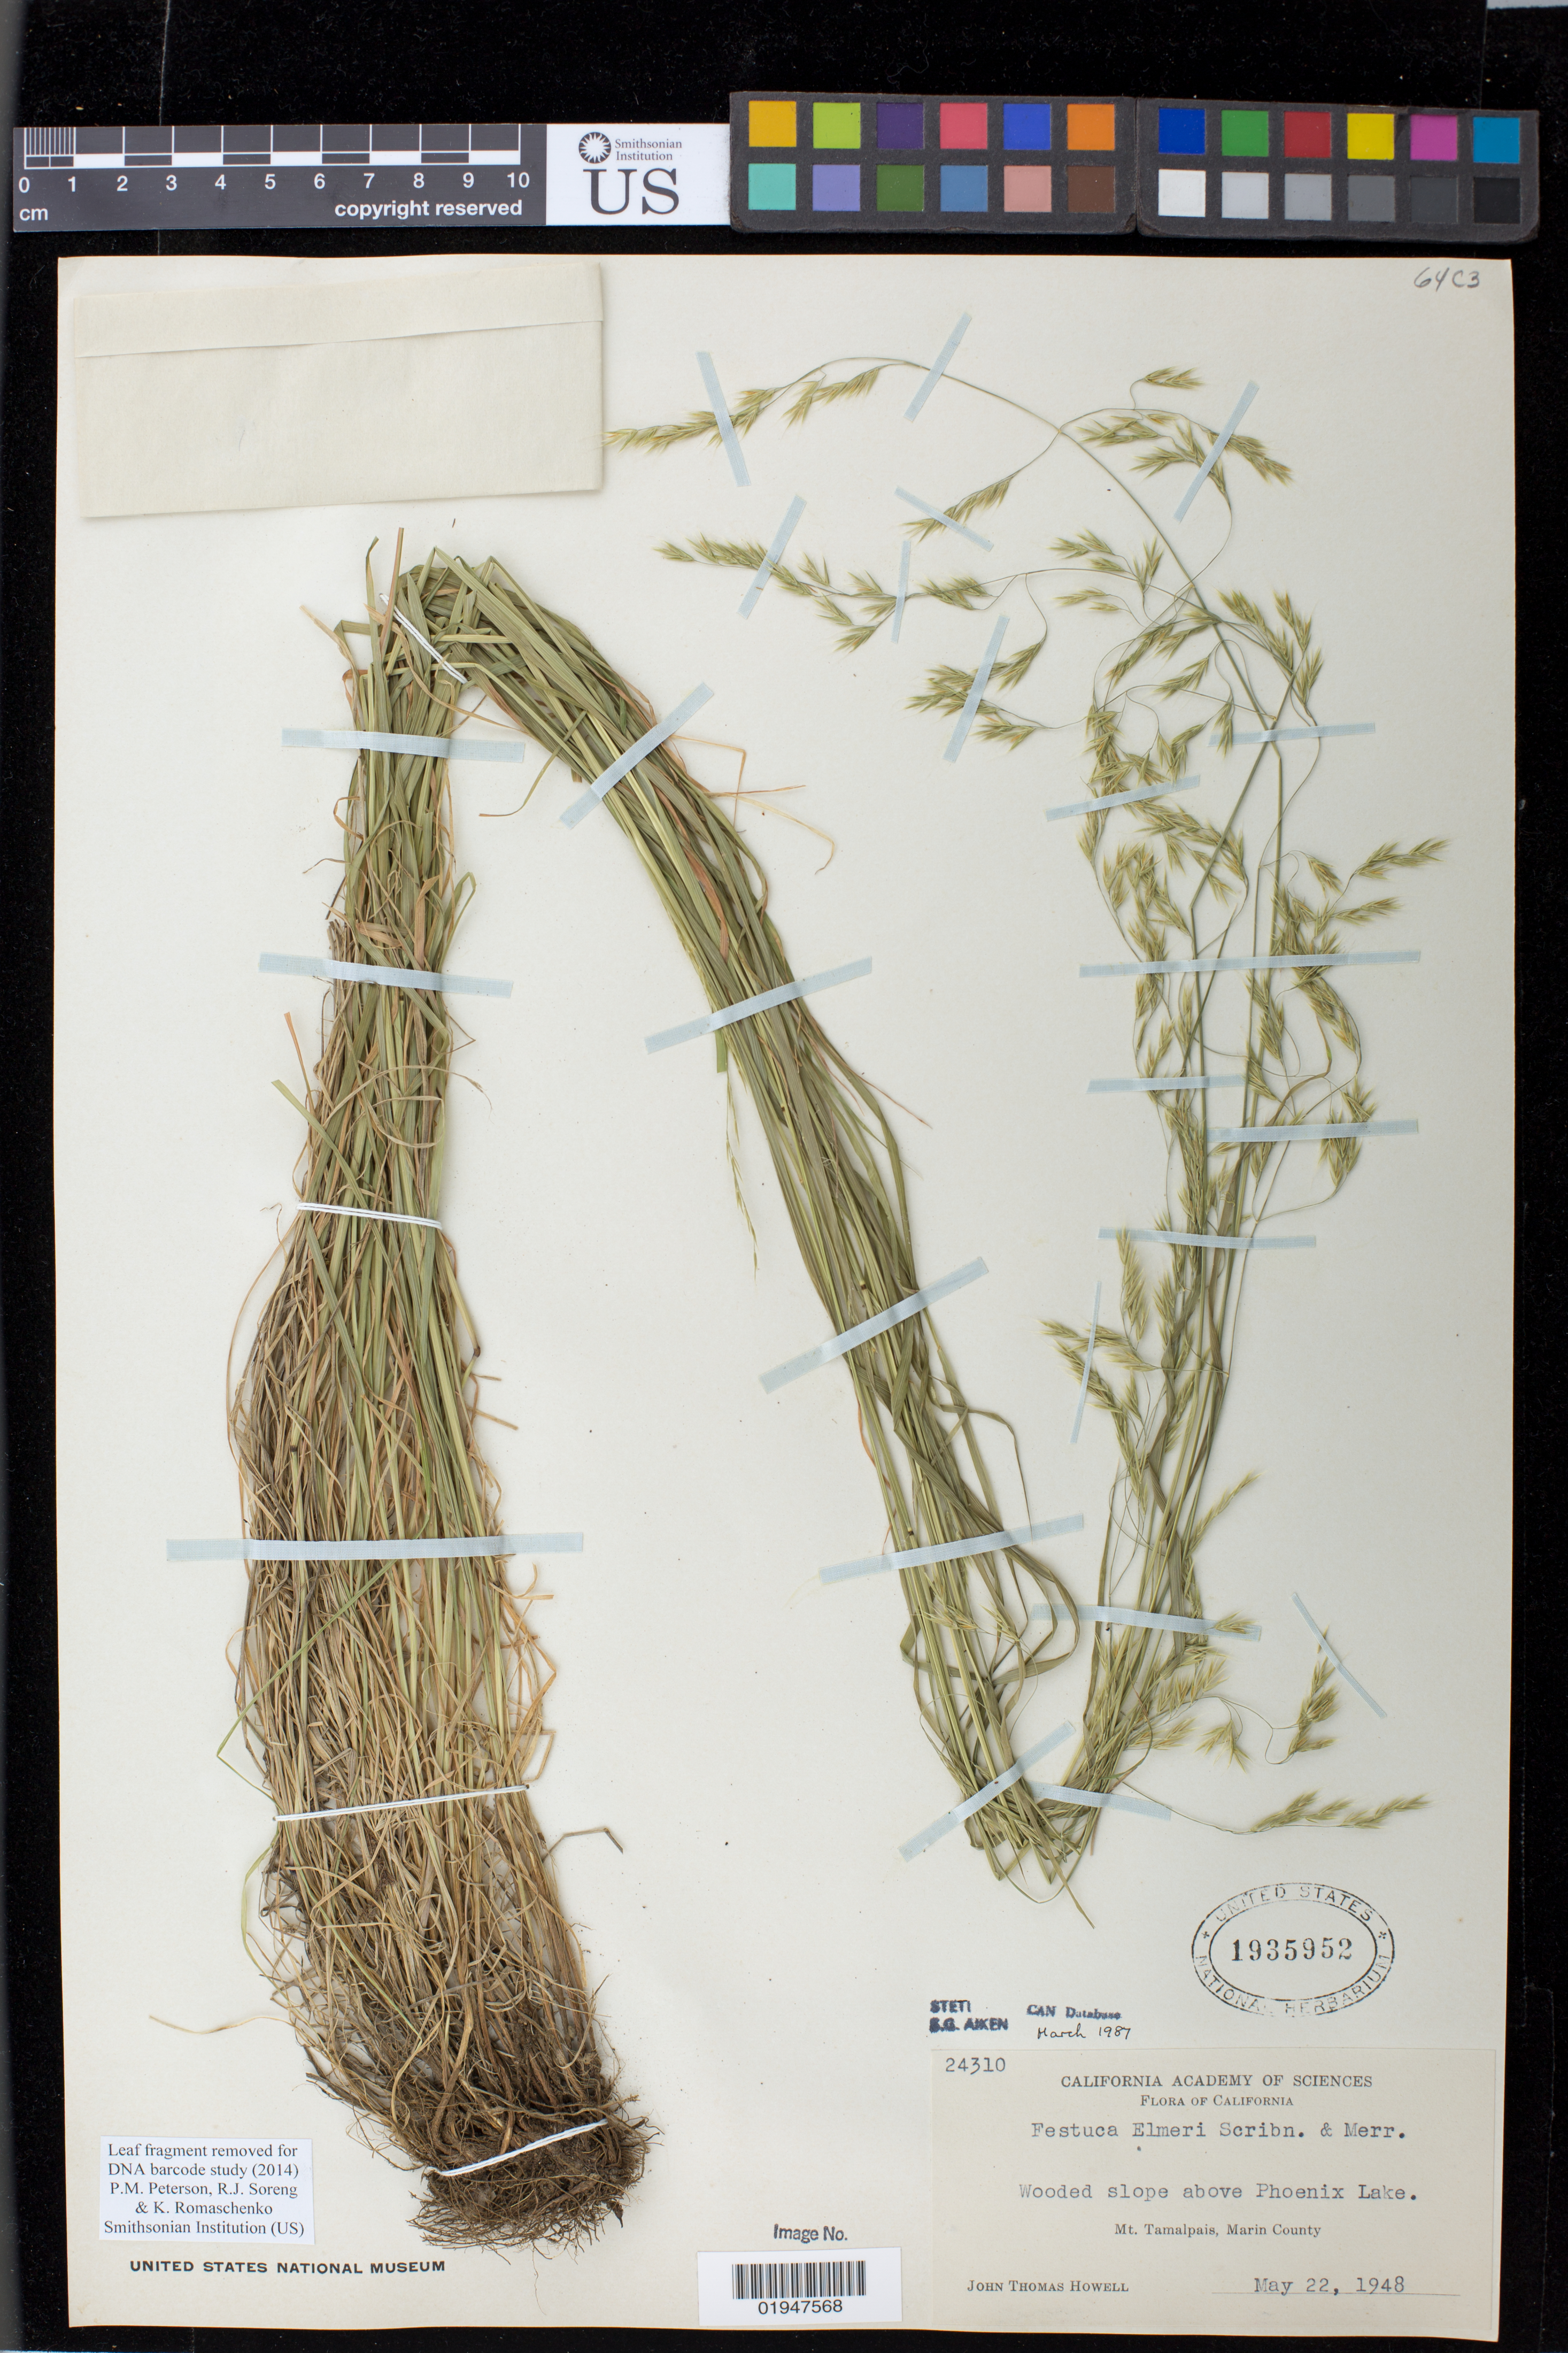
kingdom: Plantae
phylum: Tracheophyta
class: Liliopsida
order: Poales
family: Poaceae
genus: Festuca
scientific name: Festuca elmeri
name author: Scribn. & Merr.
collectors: J. T. Howell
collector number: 24310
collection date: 1948-05-22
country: United States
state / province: California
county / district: Marin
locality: Above Phoenix Lake, Mt. Tamalpais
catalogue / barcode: US 1935952